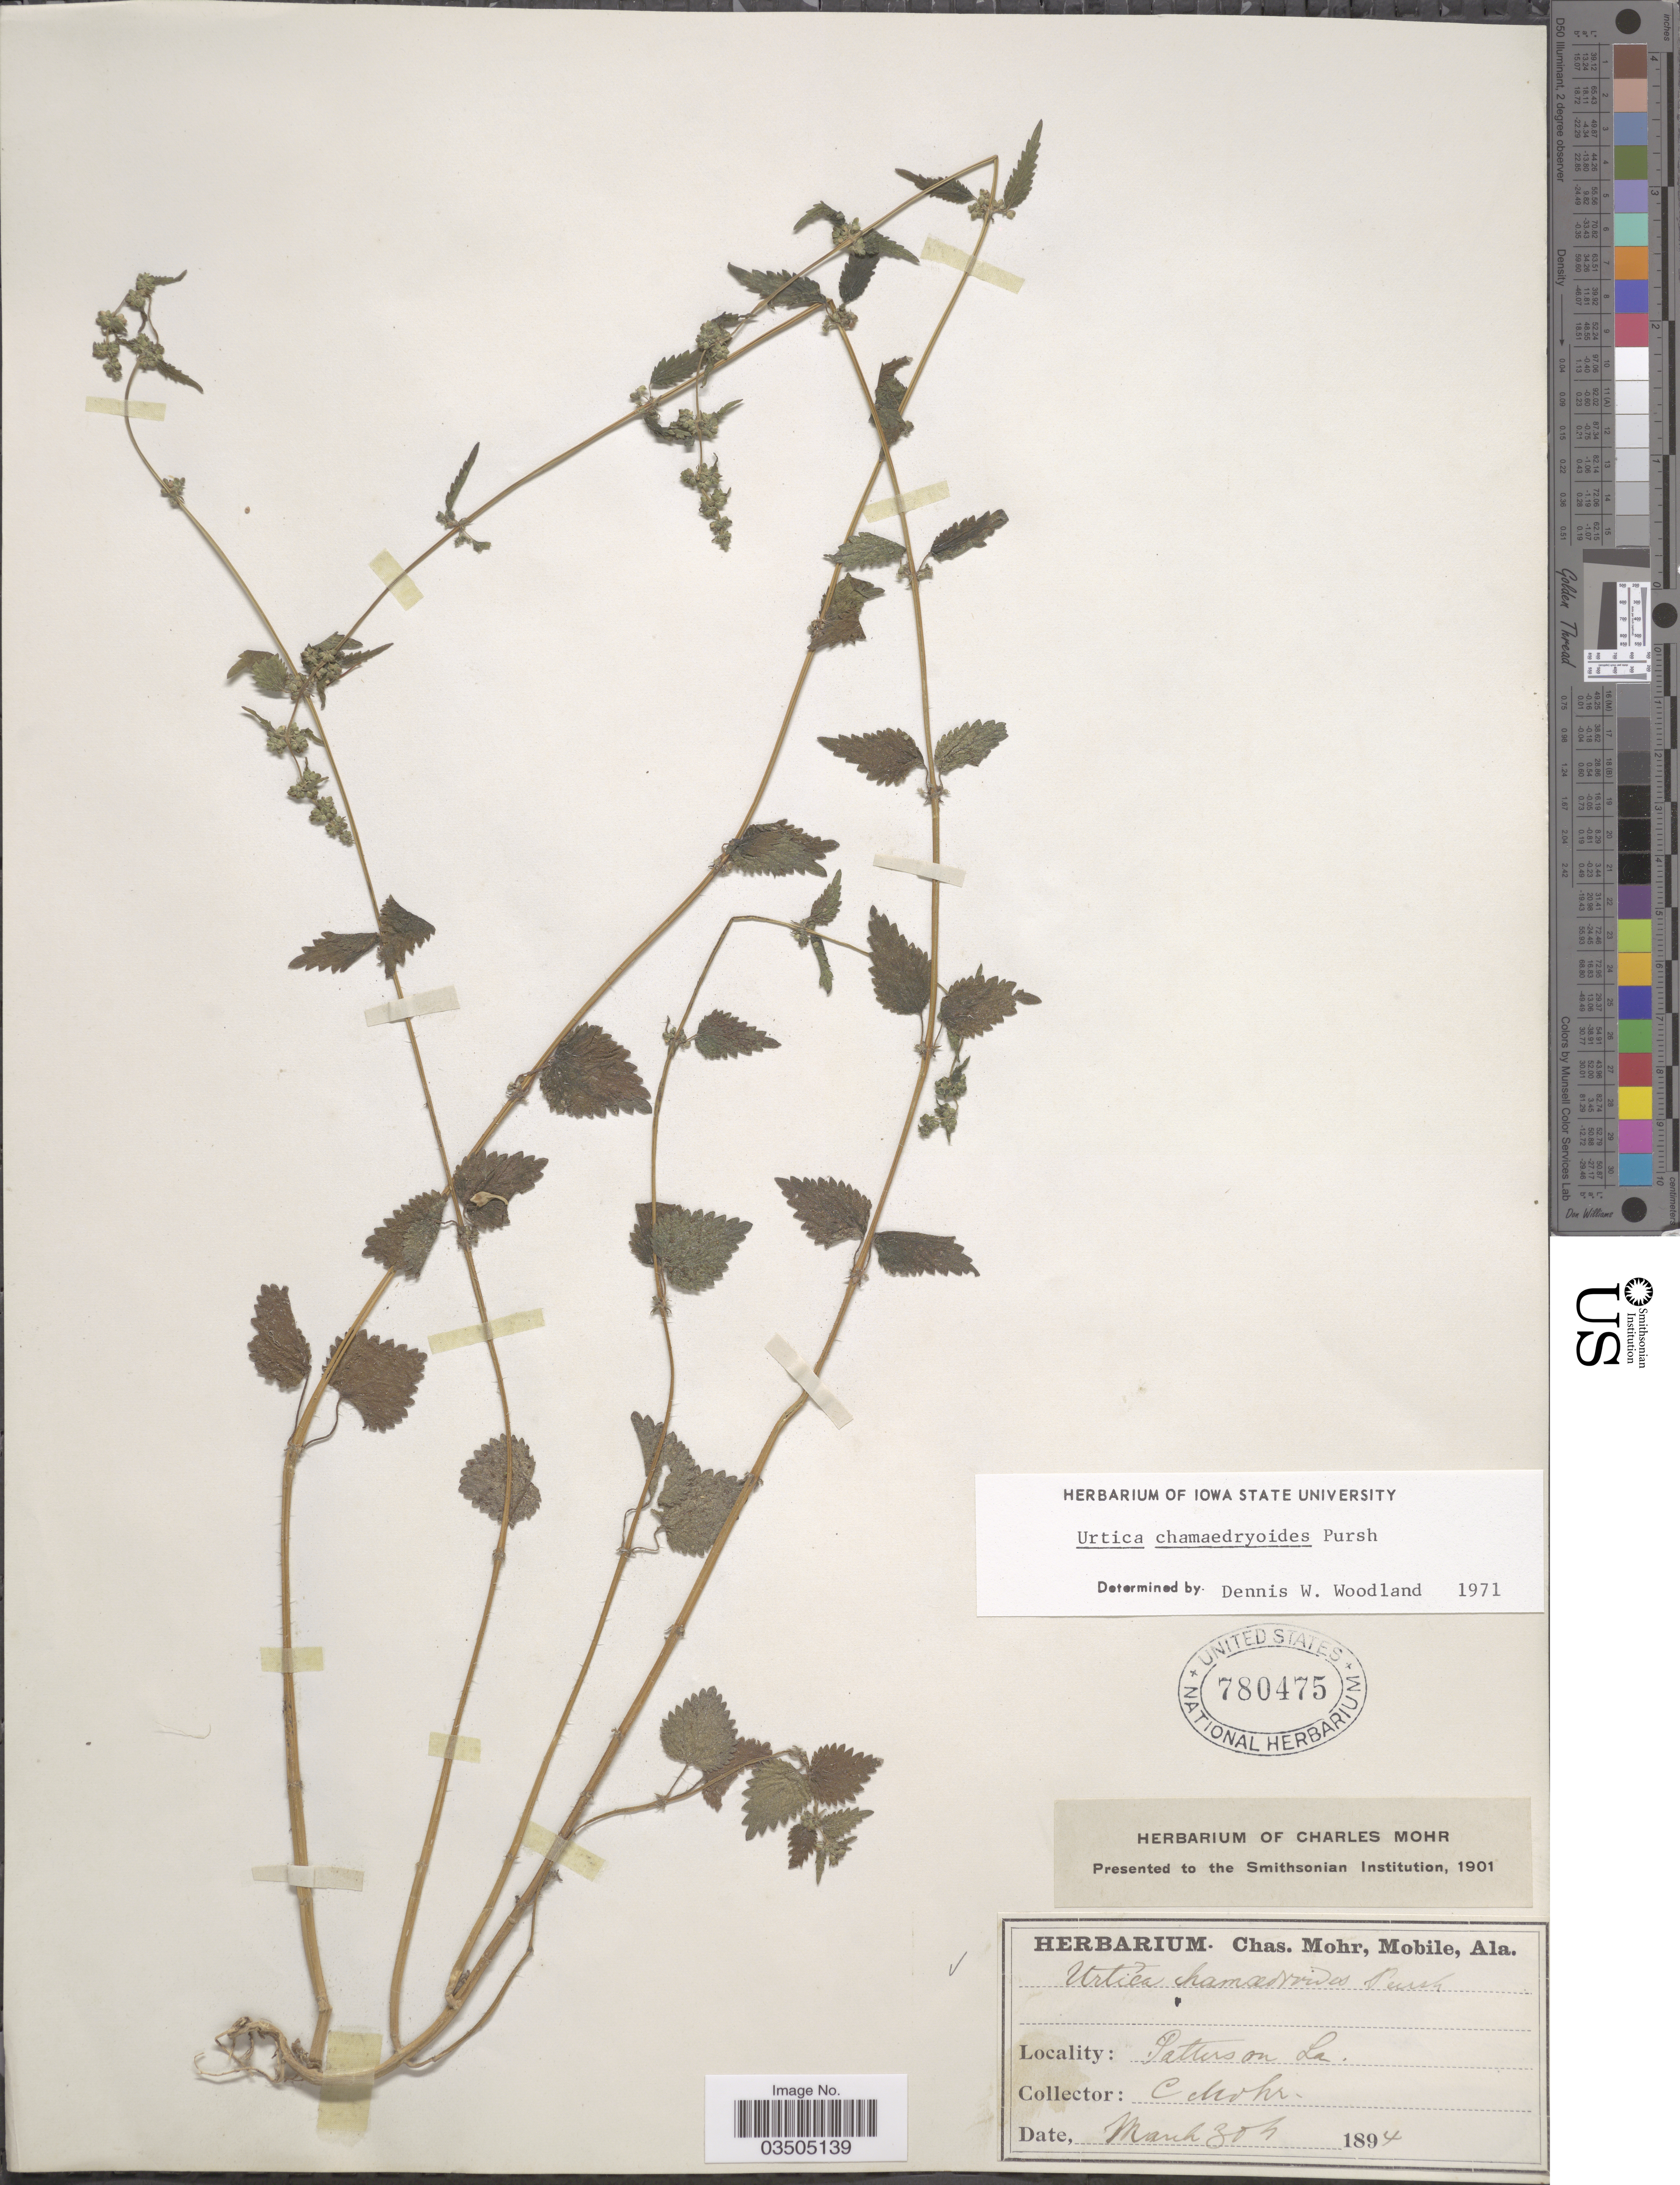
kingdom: Plantae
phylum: Tracheophyta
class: Magnoliopsida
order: Rosales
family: Urticaceae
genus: Urtica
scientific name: Urtica chamaedryoides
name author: Pursh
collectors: Mohr, C. T. (herbarium)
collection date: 1894-03-30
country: United States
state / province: Louisiana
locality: Patterson.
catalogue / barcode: US 780475